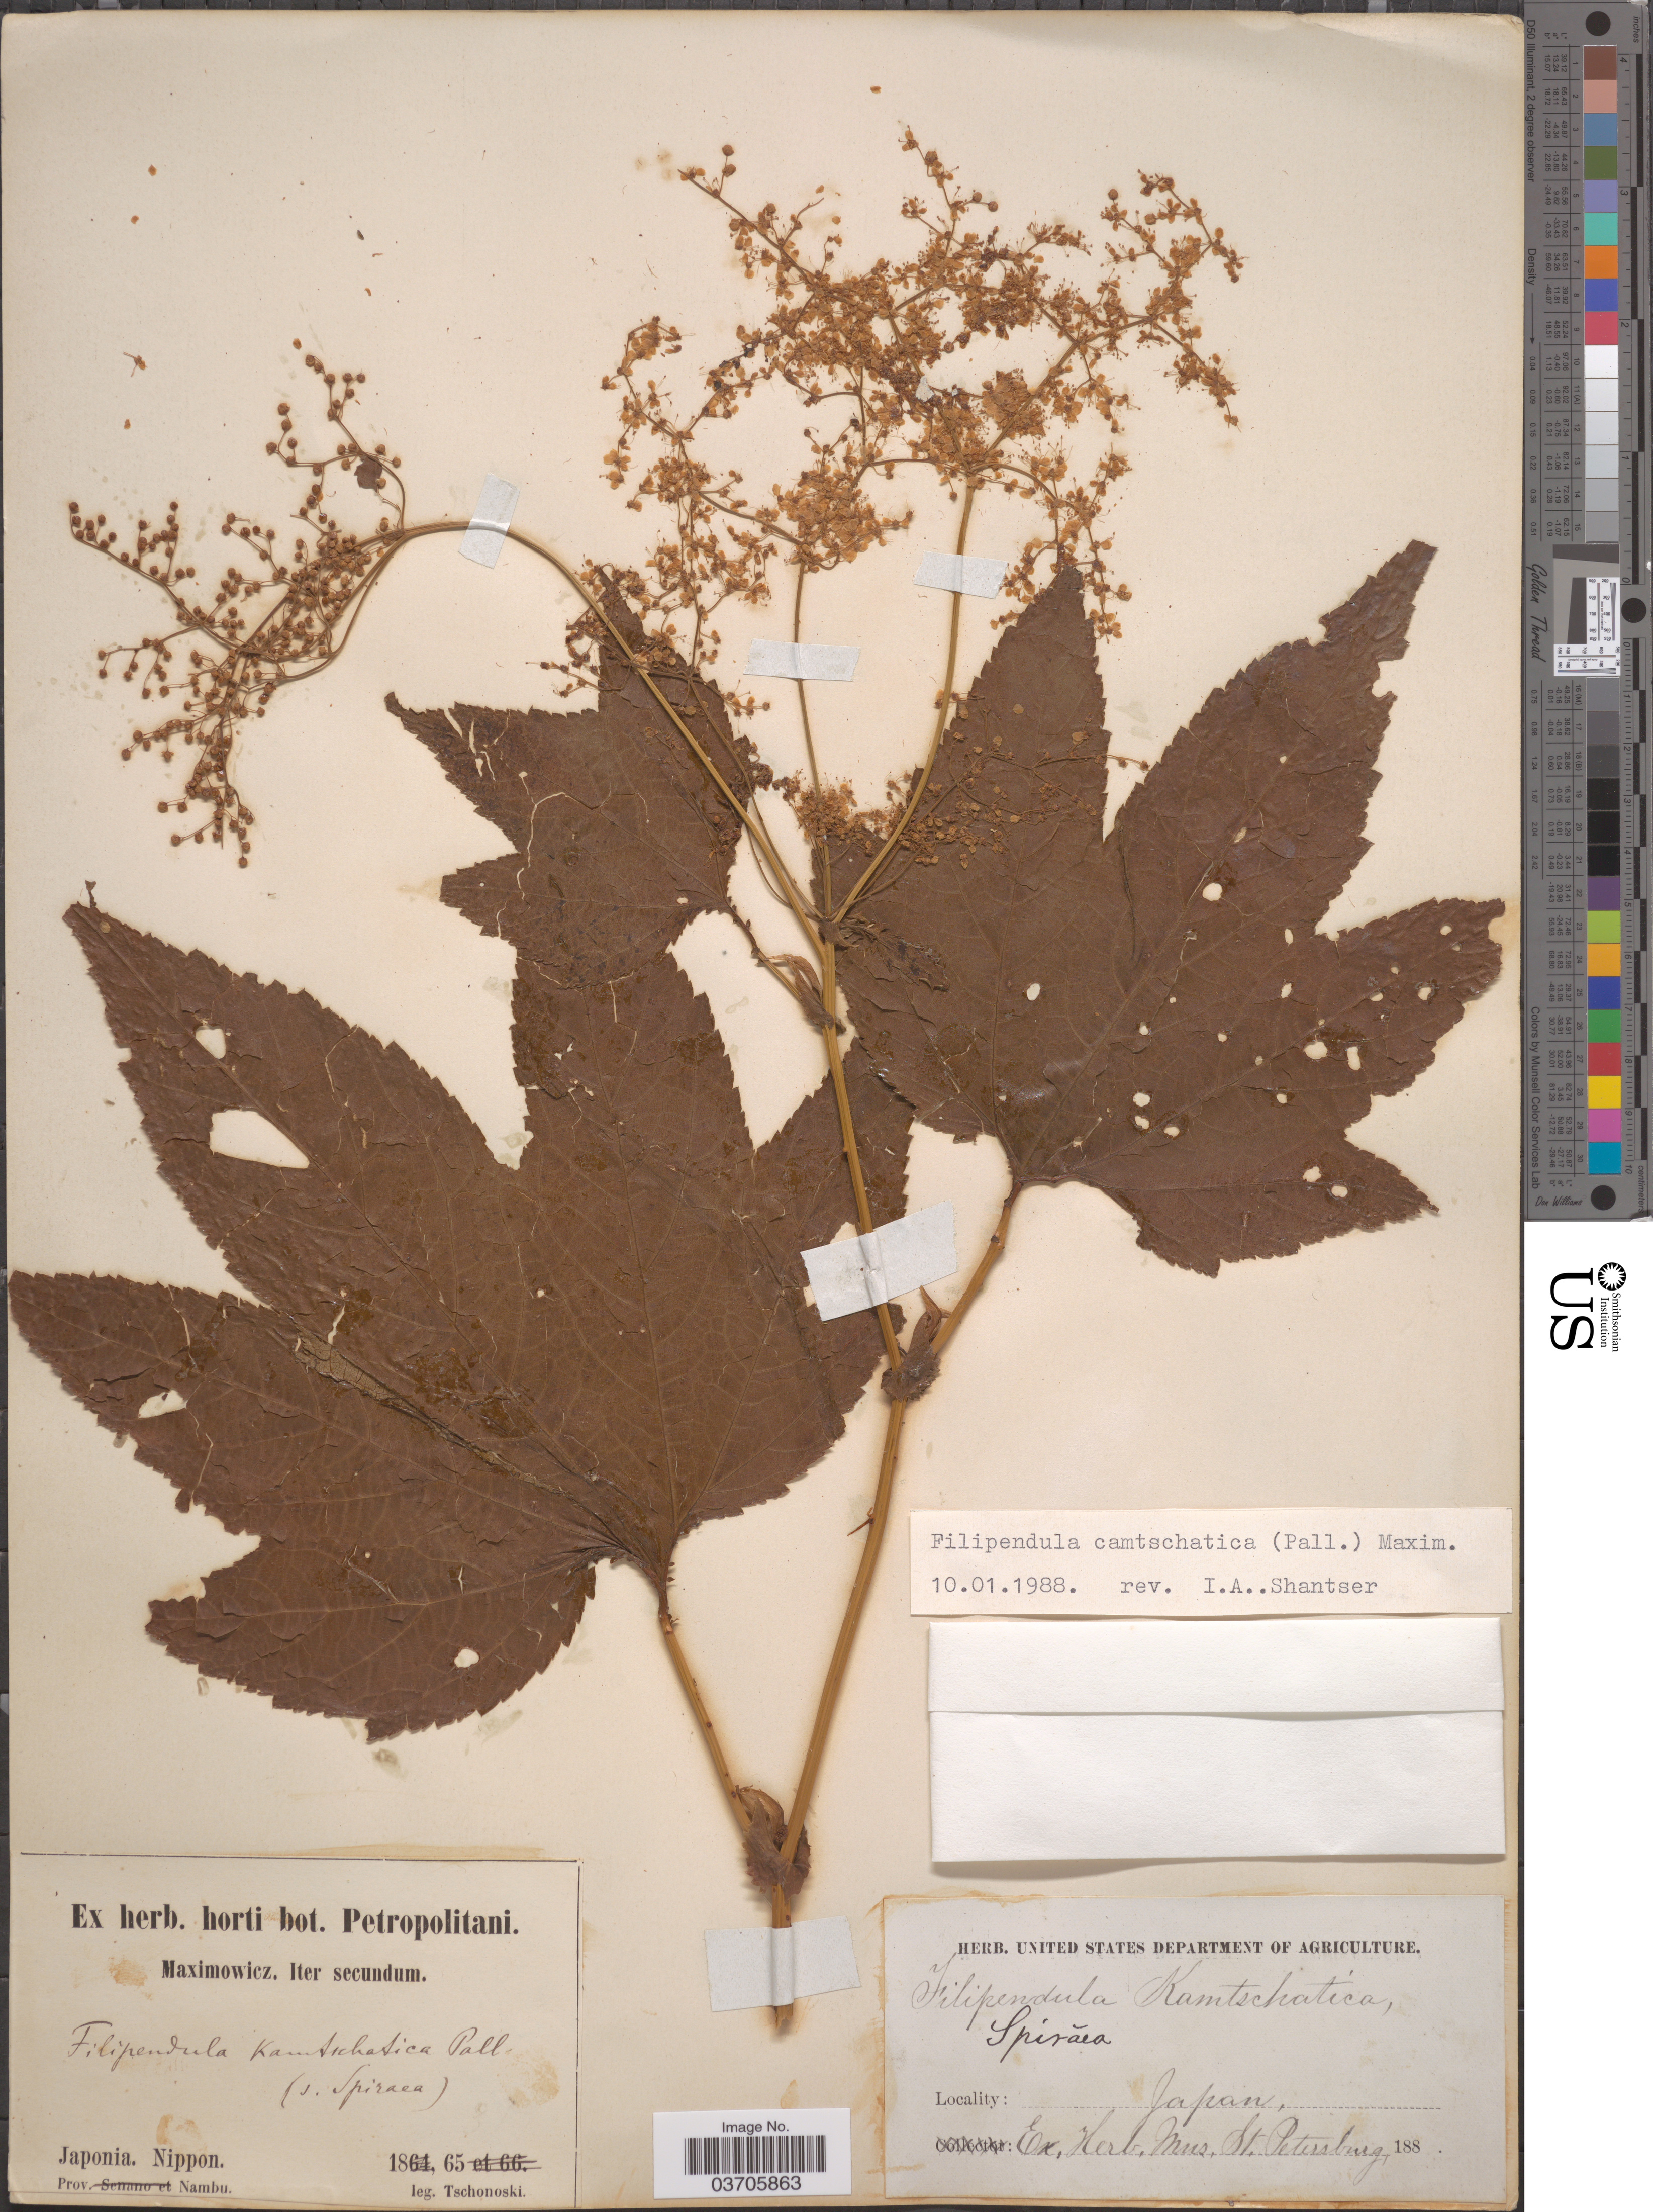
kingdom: Plantae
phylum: Tracheophyta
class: Magnoliopsida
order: Rosales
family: Rosaceae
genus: Filipendula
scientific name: Filipendula camtschatica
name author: (Pall.) Maxim.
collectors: -. Tschonoski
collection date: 1865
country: Japan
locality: Nippon. Prov. Nambu.